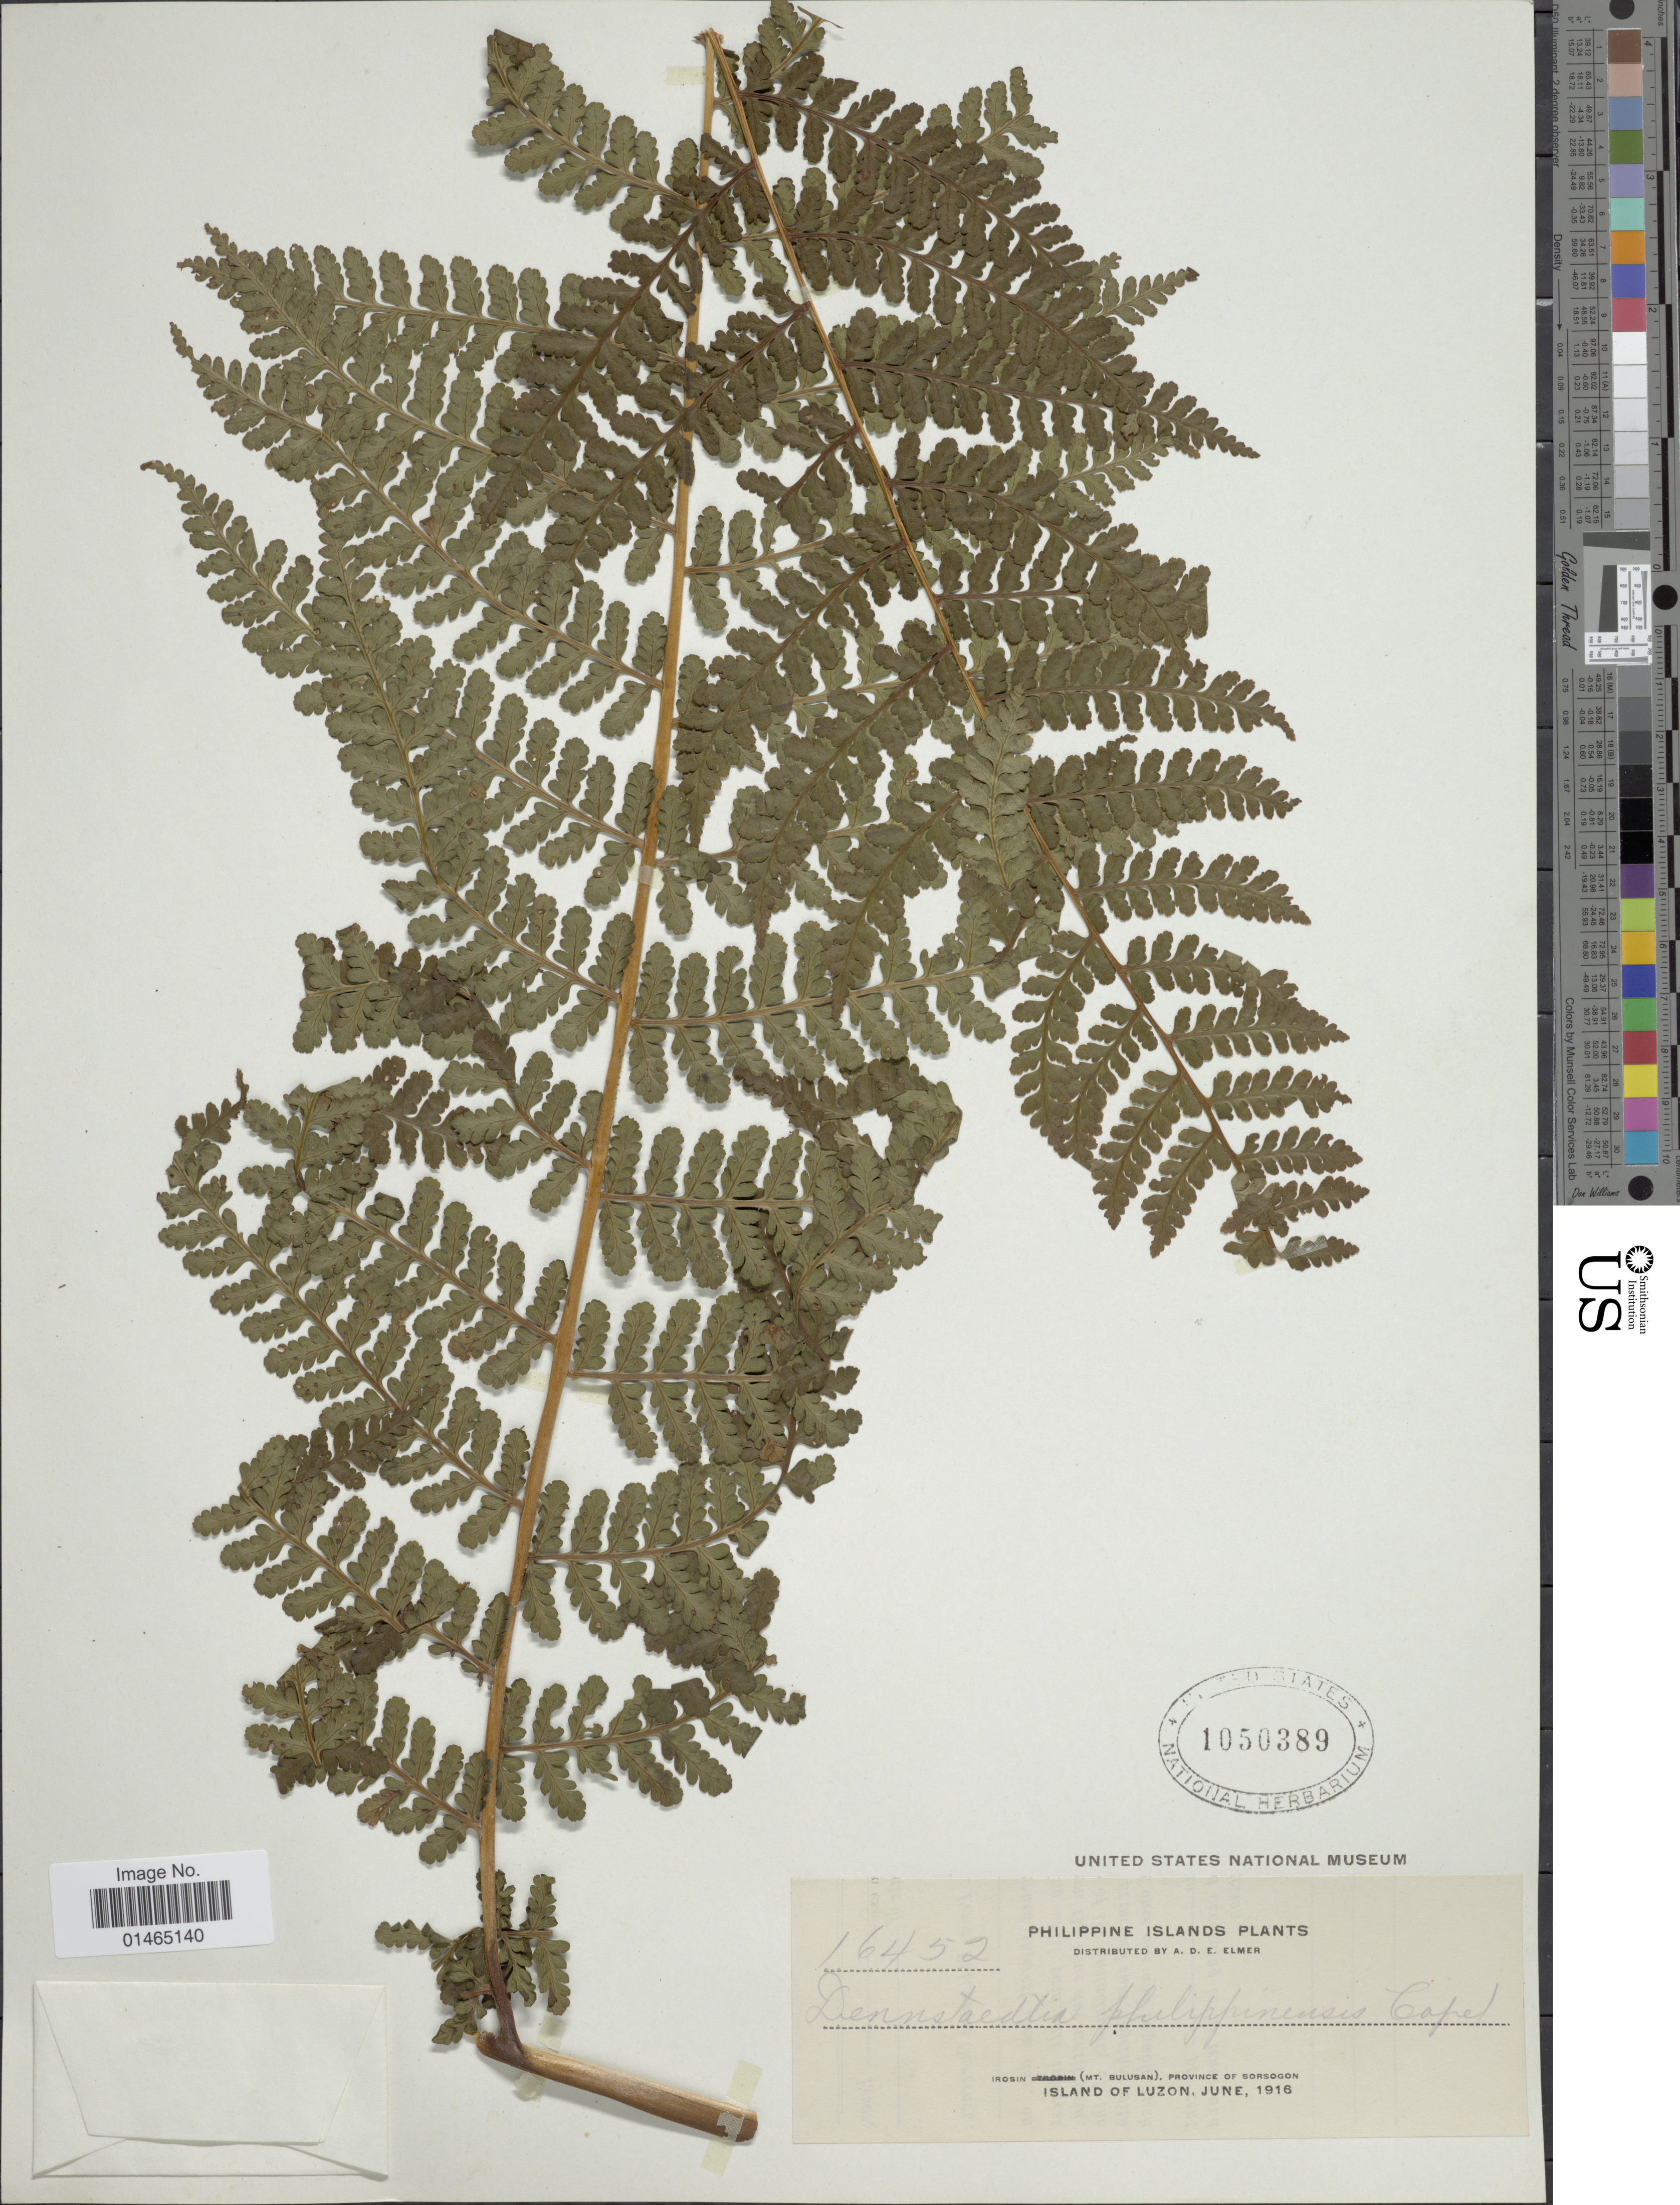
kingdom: Plantae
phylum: Tracheophyta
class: Polypodiopsida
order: Polypodiales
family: Dennstaedtiaceae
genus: Dennstaedtia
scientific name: Dennstaedtia philippensis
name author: Copel. in Elmer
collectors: A. D. E. Elmer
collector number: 16452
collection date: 1916-06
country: Philippines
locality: Irosin (Mt. Bulusan), Province of Sorsogon. Island of Luzon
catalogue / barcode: US 1050389